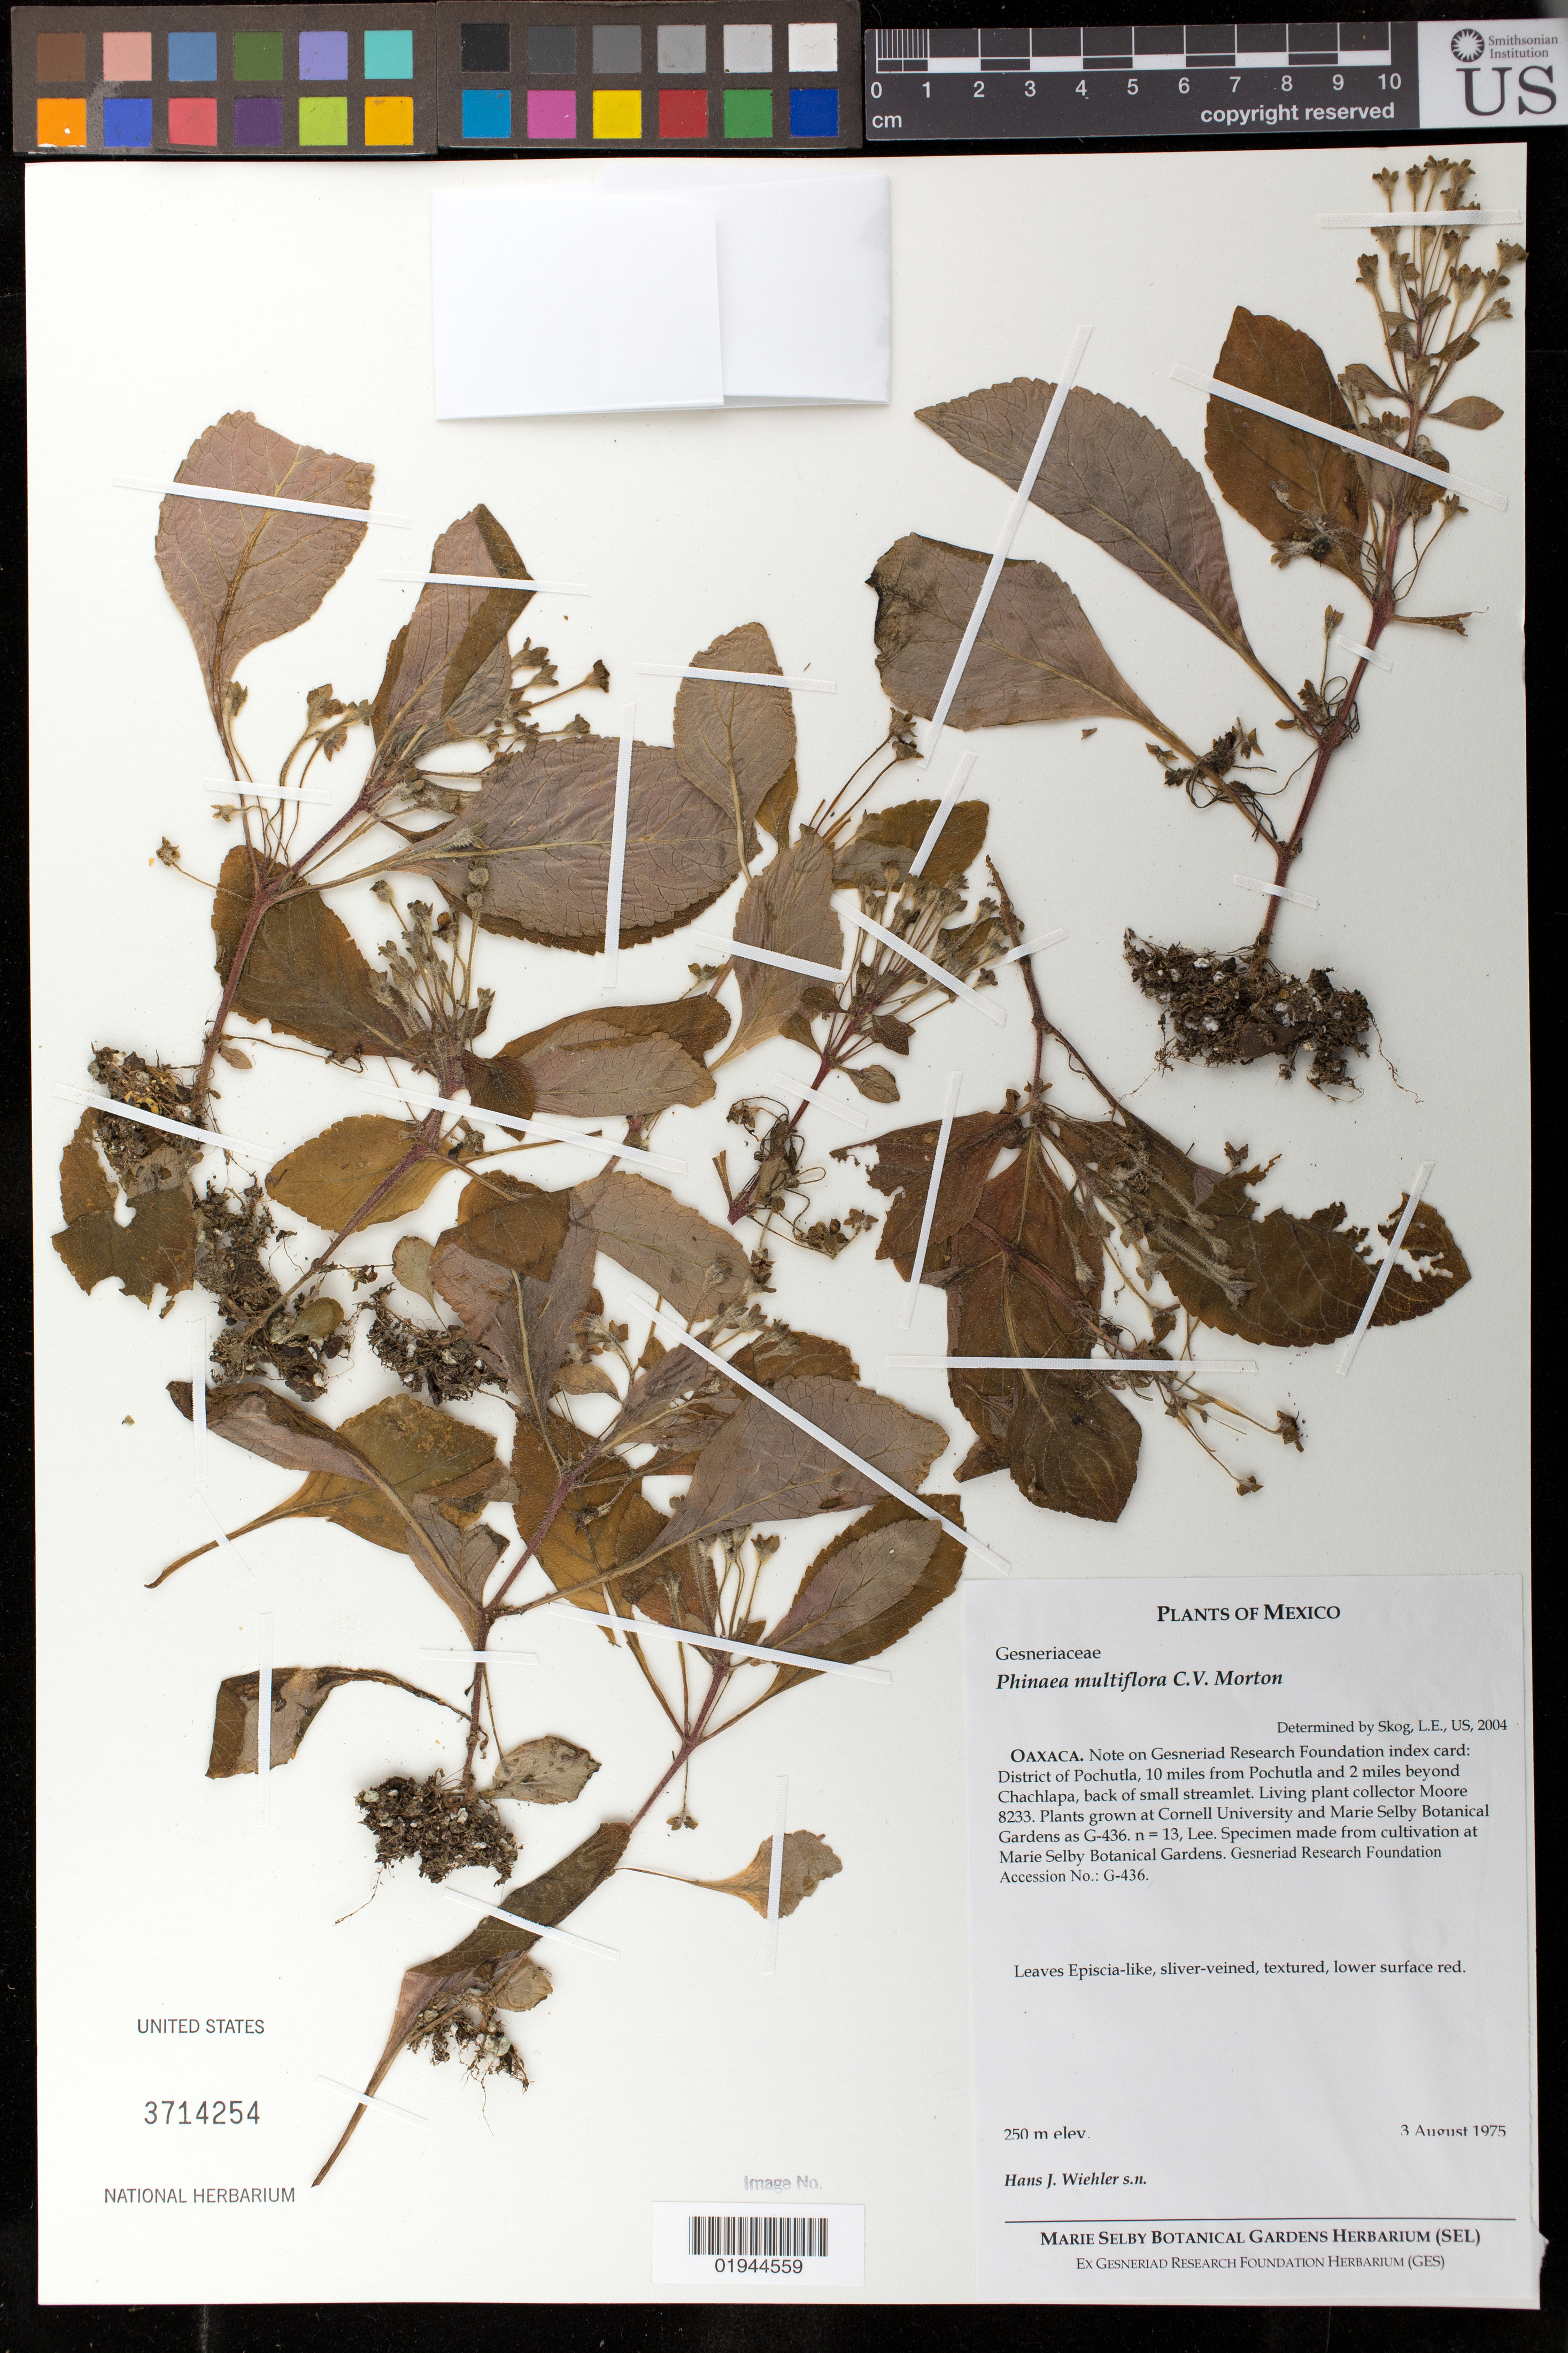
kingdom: Plantae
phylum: Tracheophyta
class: Magnoliopsida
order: Lamiales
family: Gesneriaceae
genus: Phinaea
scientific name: Phinaea multiflora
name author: C.V. Morton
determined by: Skog, Laurence E.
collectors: H. J. Wiehler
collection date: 1975-08-03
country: United States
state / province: Florida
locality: Marie Shelby Botanical Gardens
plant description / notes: Mexico, Oaxaca. District of Pochulta, 10 miles from Pochulta and 2 miles beyond Chachlapa, back of small streamlet. Living plant collector Moore 8233. Plants grown at Cornell University and Marie Shelby Botanical Gardens as G-436. n=13, Lee.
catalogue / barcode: US 3714254